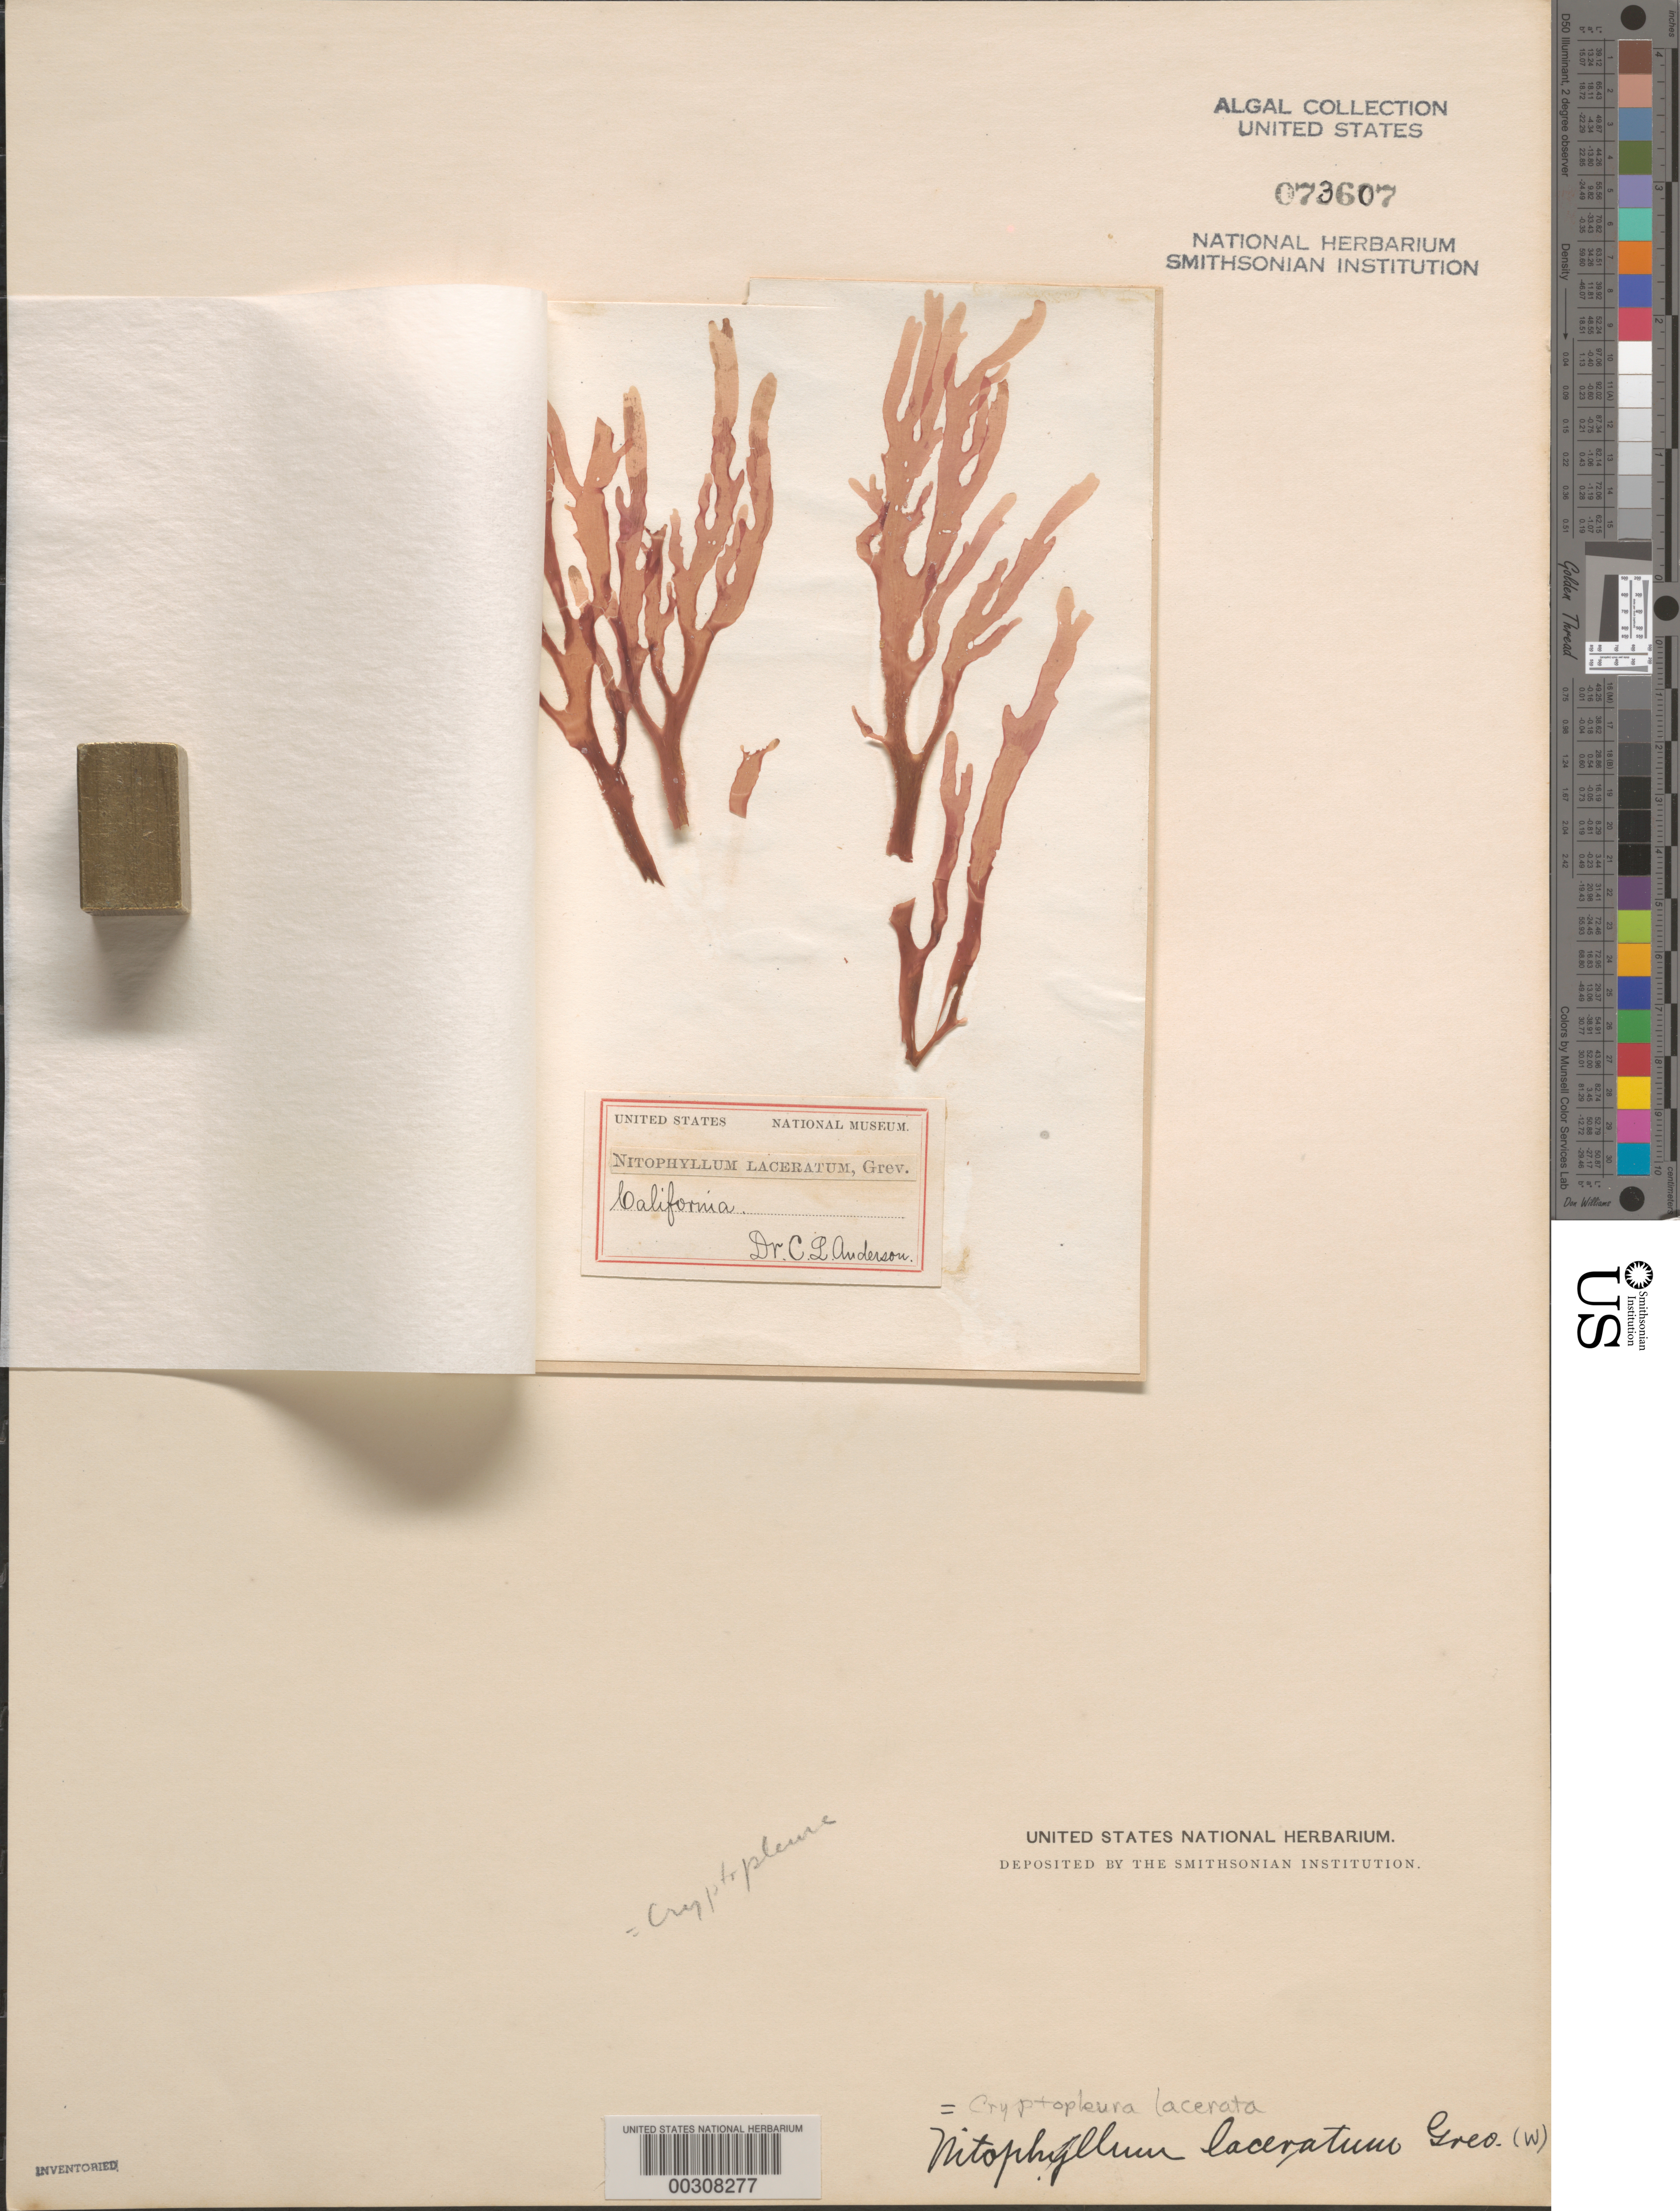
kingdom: Plantae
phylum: Rhodophyta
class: Florideophyceae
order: Ceramiales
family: Delesseriaceae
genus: Cryptopleura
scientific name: Cryptopleura ramosa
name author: (Huds.) L.M. Newton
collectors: C. L. Anderson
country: United States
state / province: California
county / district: San Diego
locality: False Bay, San Diego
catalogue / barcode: US 73607